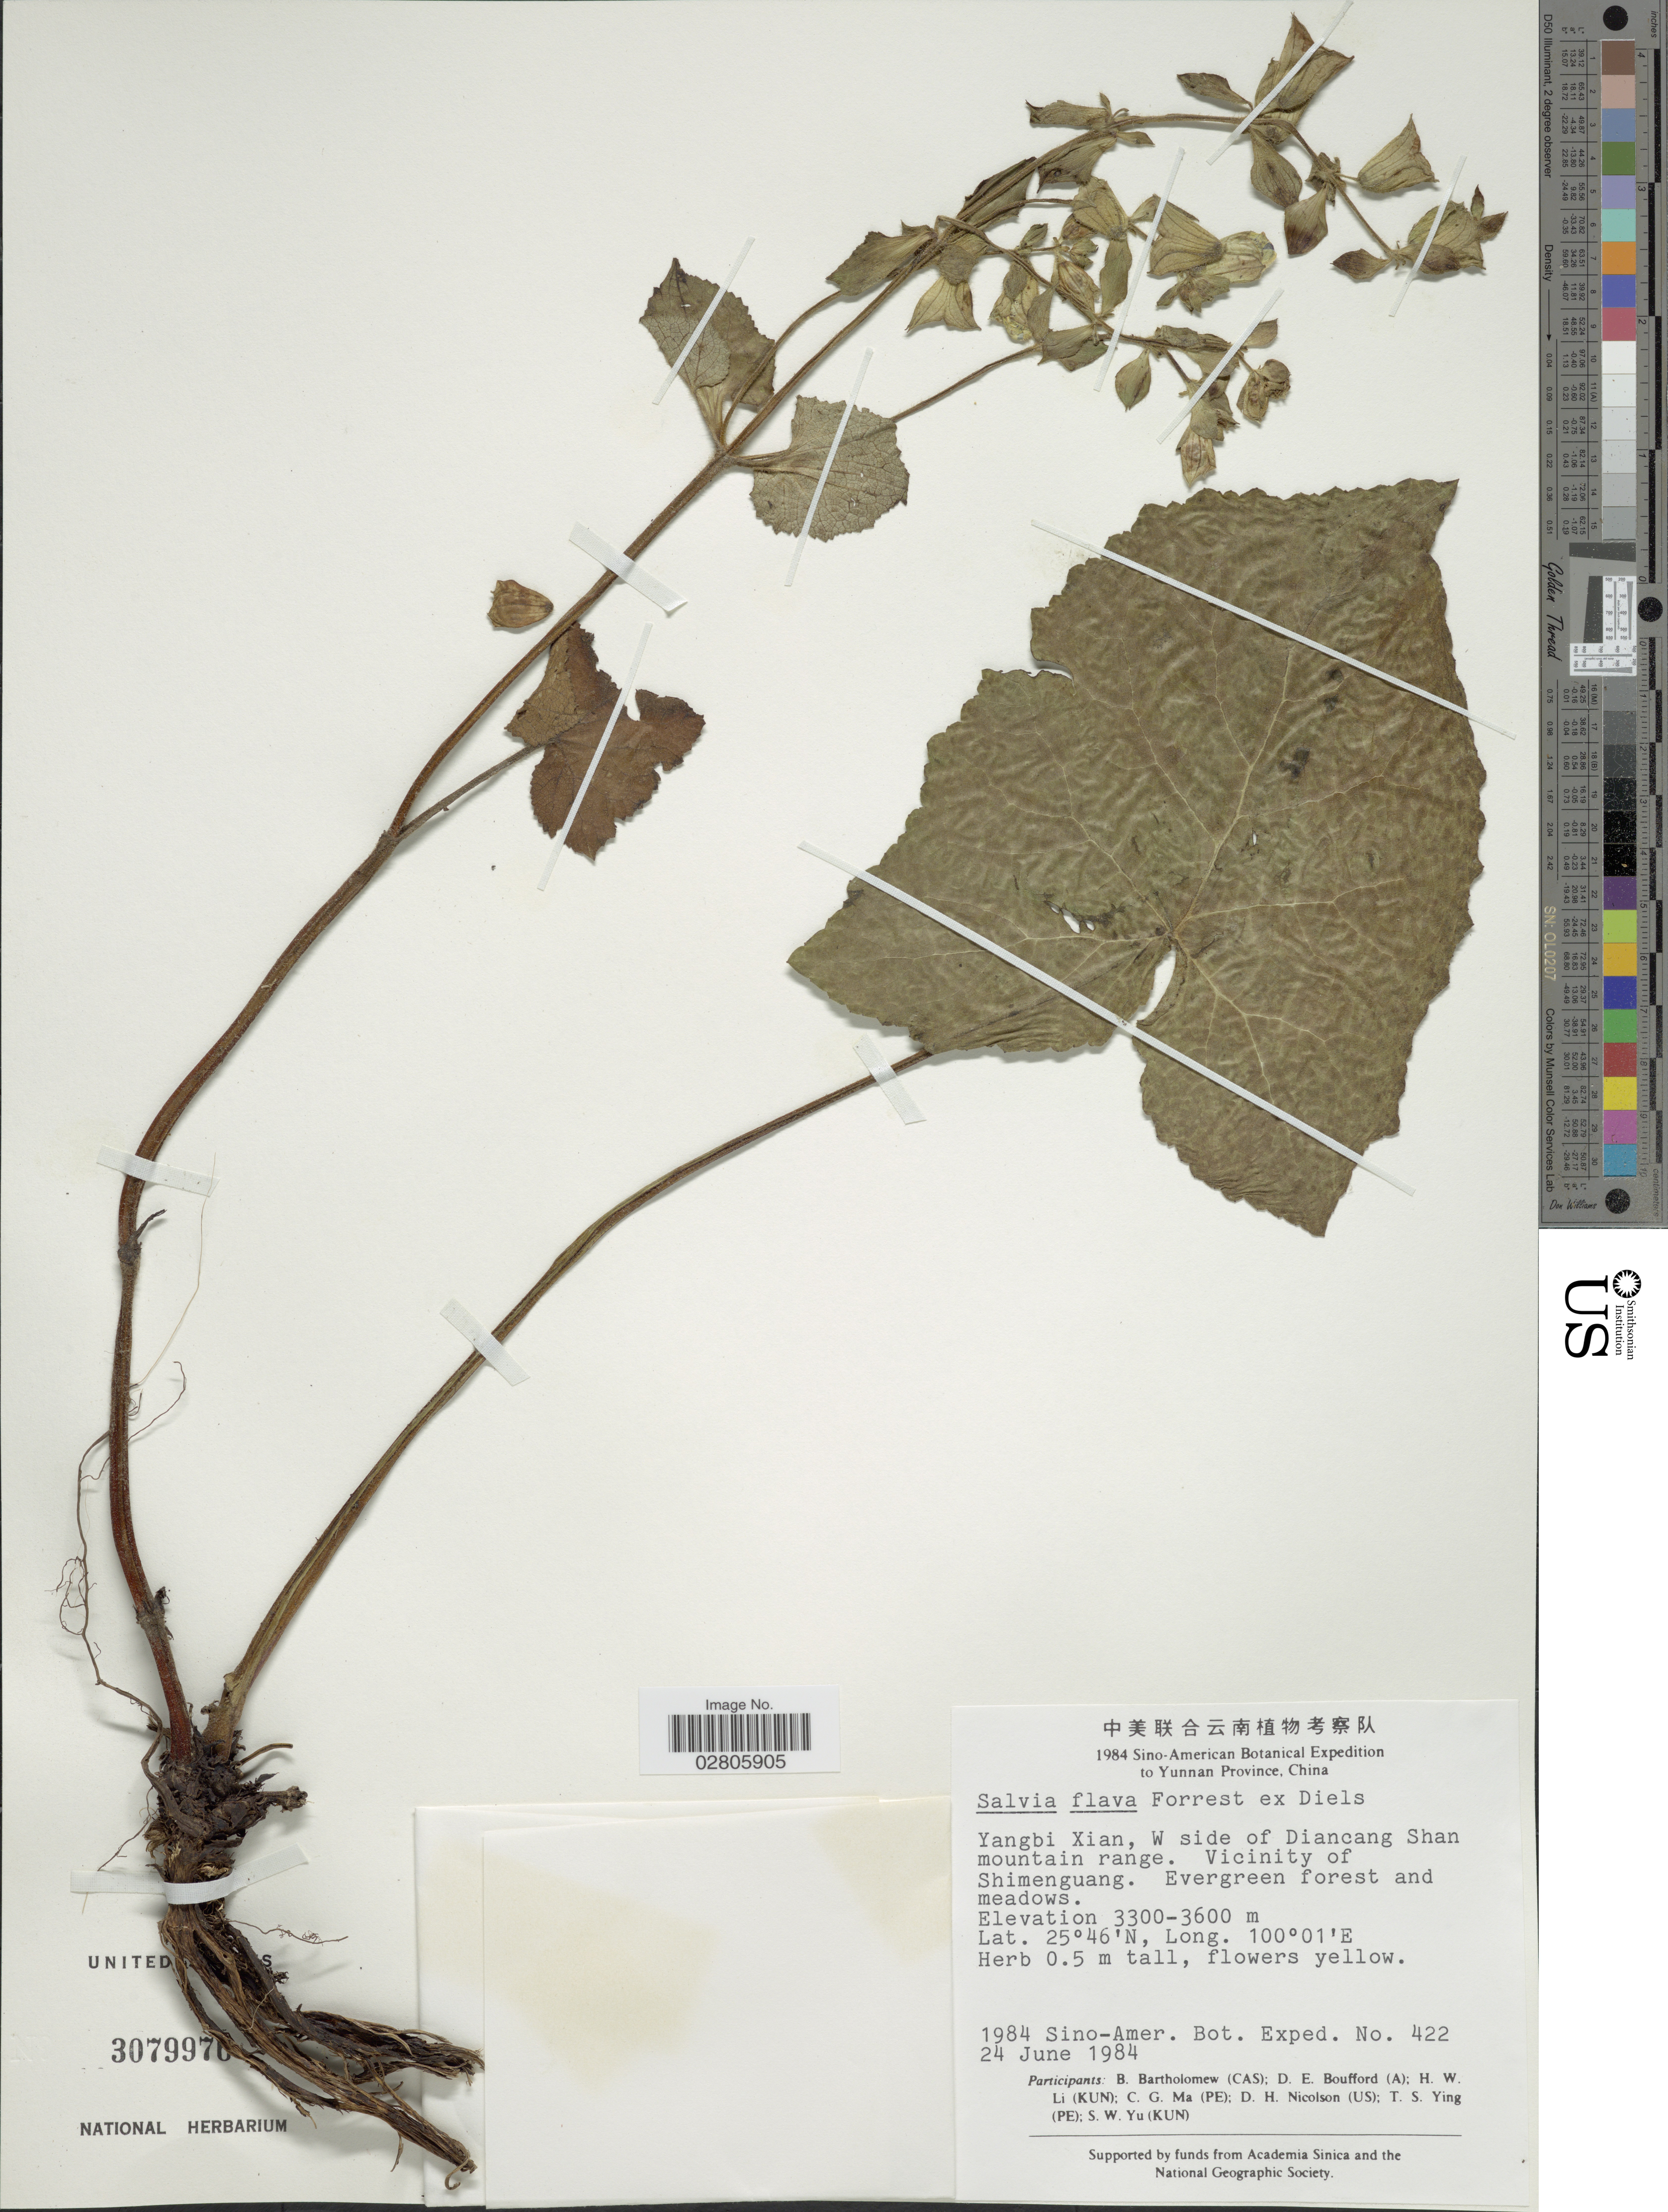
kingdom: Plantae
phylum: Tracheophyta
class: Magnoliopsida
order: Lamiales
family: Lamiaceae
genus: Salvia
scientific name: Salvia bulleyana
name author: Diels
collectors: Sino-Amer. Bot. Exped. 1984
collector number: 422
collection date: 1984-06-24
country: China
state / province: Yunnan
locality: Yunnan Province. Yangbi Xian, W side of Diancang Shan mountain range. Vicinity of Shimenguang.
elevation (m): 3300